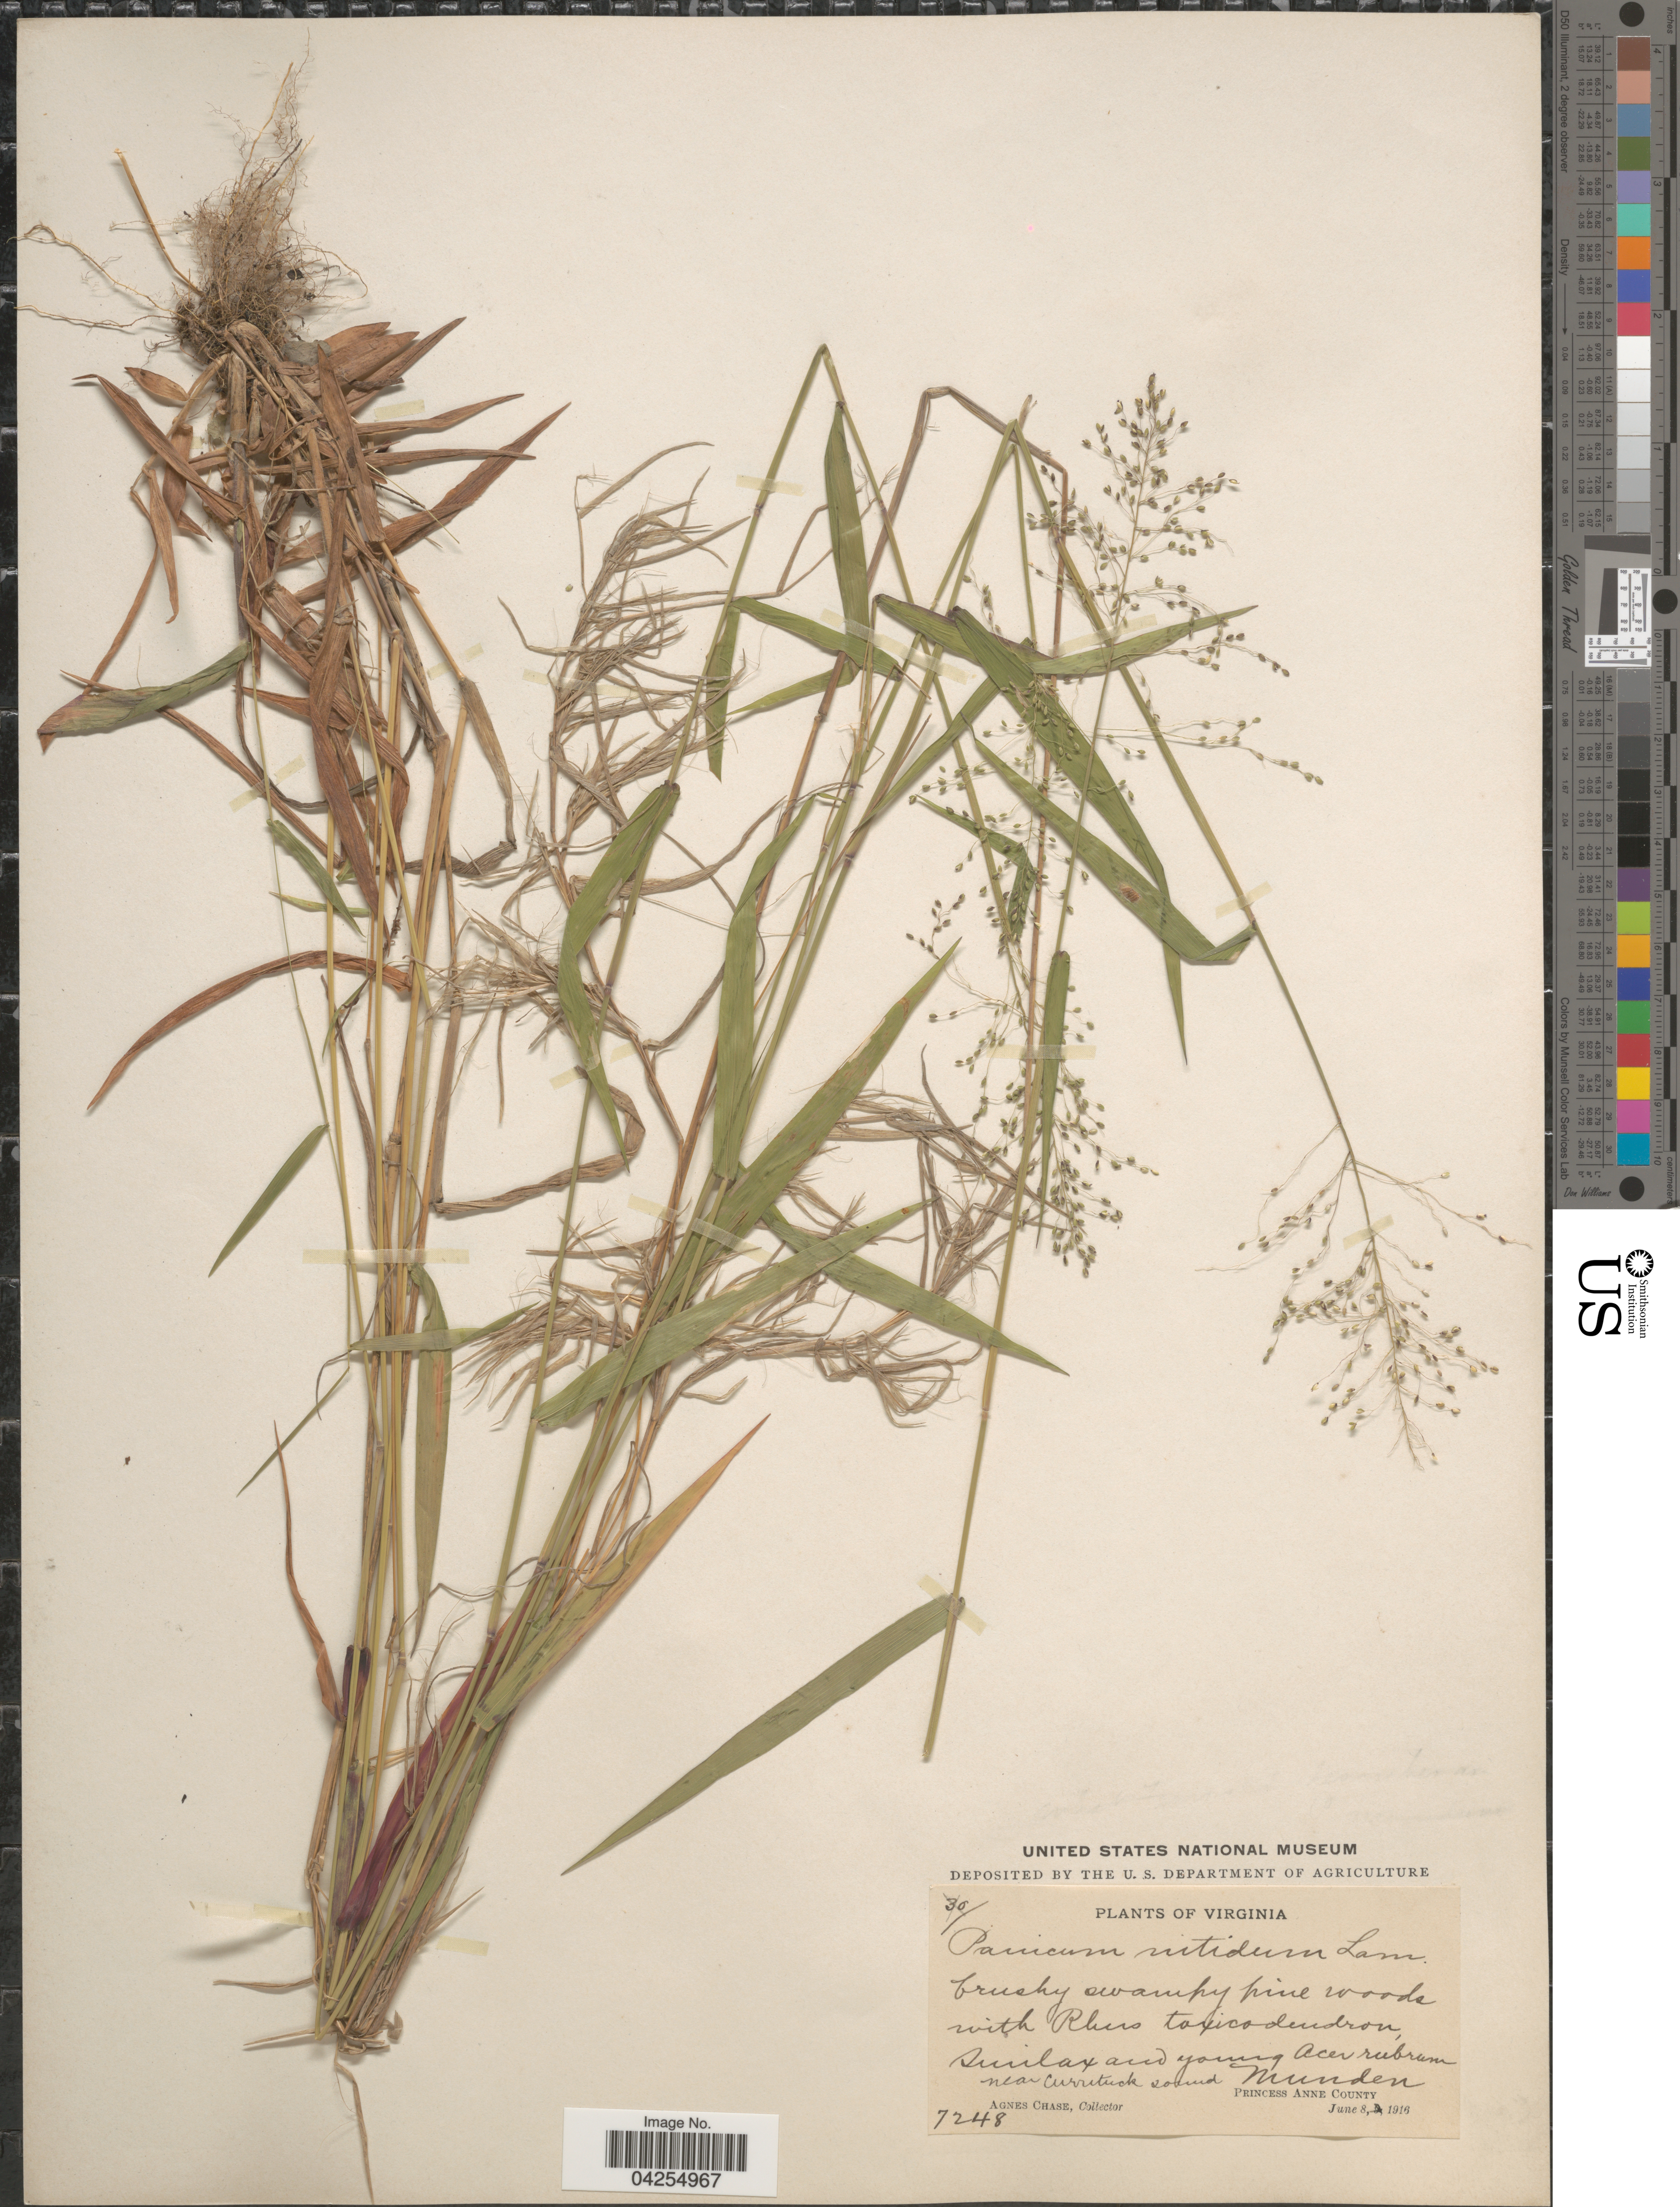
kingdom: Plantae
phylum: Tracheophyta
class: Liliopsida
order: Poales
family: Poaceae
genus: Dichanthelium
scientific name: Dichanthelium dichotomum var. dichotomum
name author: (L.) Gould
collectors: A. Chase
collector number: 7248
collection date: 1916-06-08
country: United States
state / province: Virginia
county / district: City of Virginia Beach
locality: Near Currituck sound Munden. Princess Anne County.